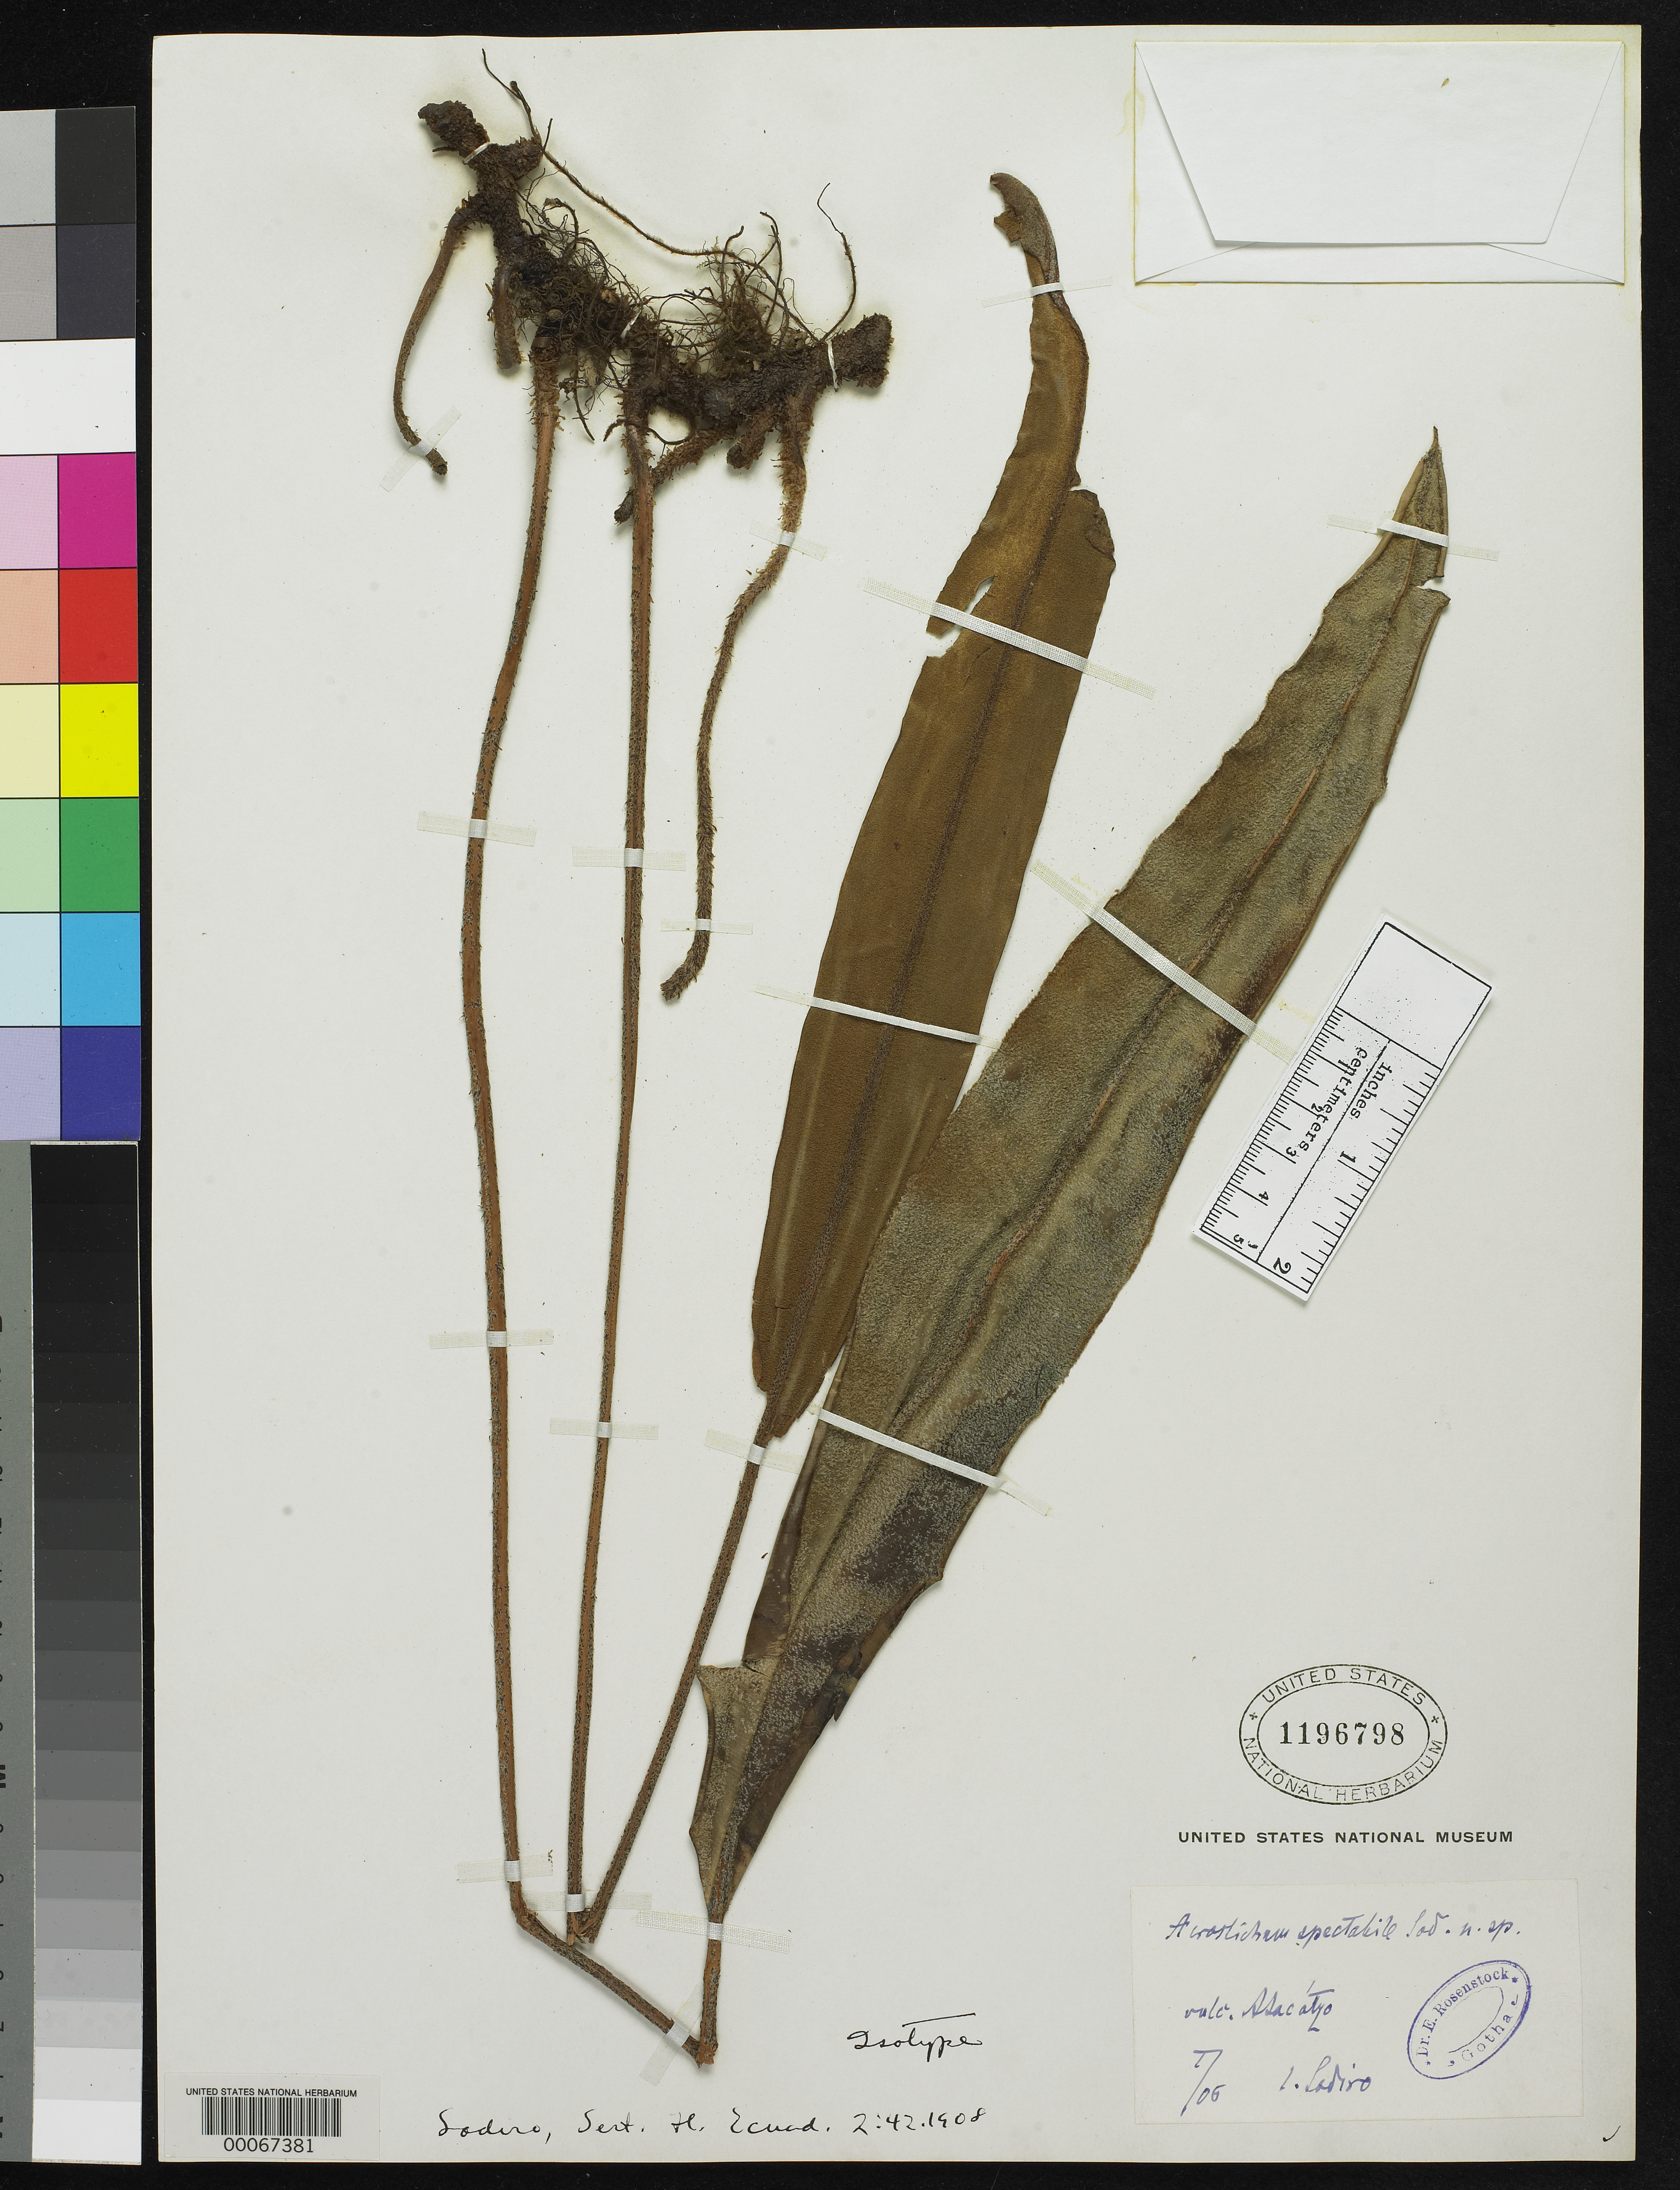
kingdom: Plantae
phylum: Tracheophyta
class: Polypodiopsida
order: Polypodiales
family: Pteridaceae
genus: Acrostichum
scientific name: Acrostichum spectabile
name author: Sodiro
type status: Type Collection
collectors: L. Sodiro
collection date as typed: Jan 1906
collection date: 1906-01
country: Ecuador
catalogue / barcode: US 1196798